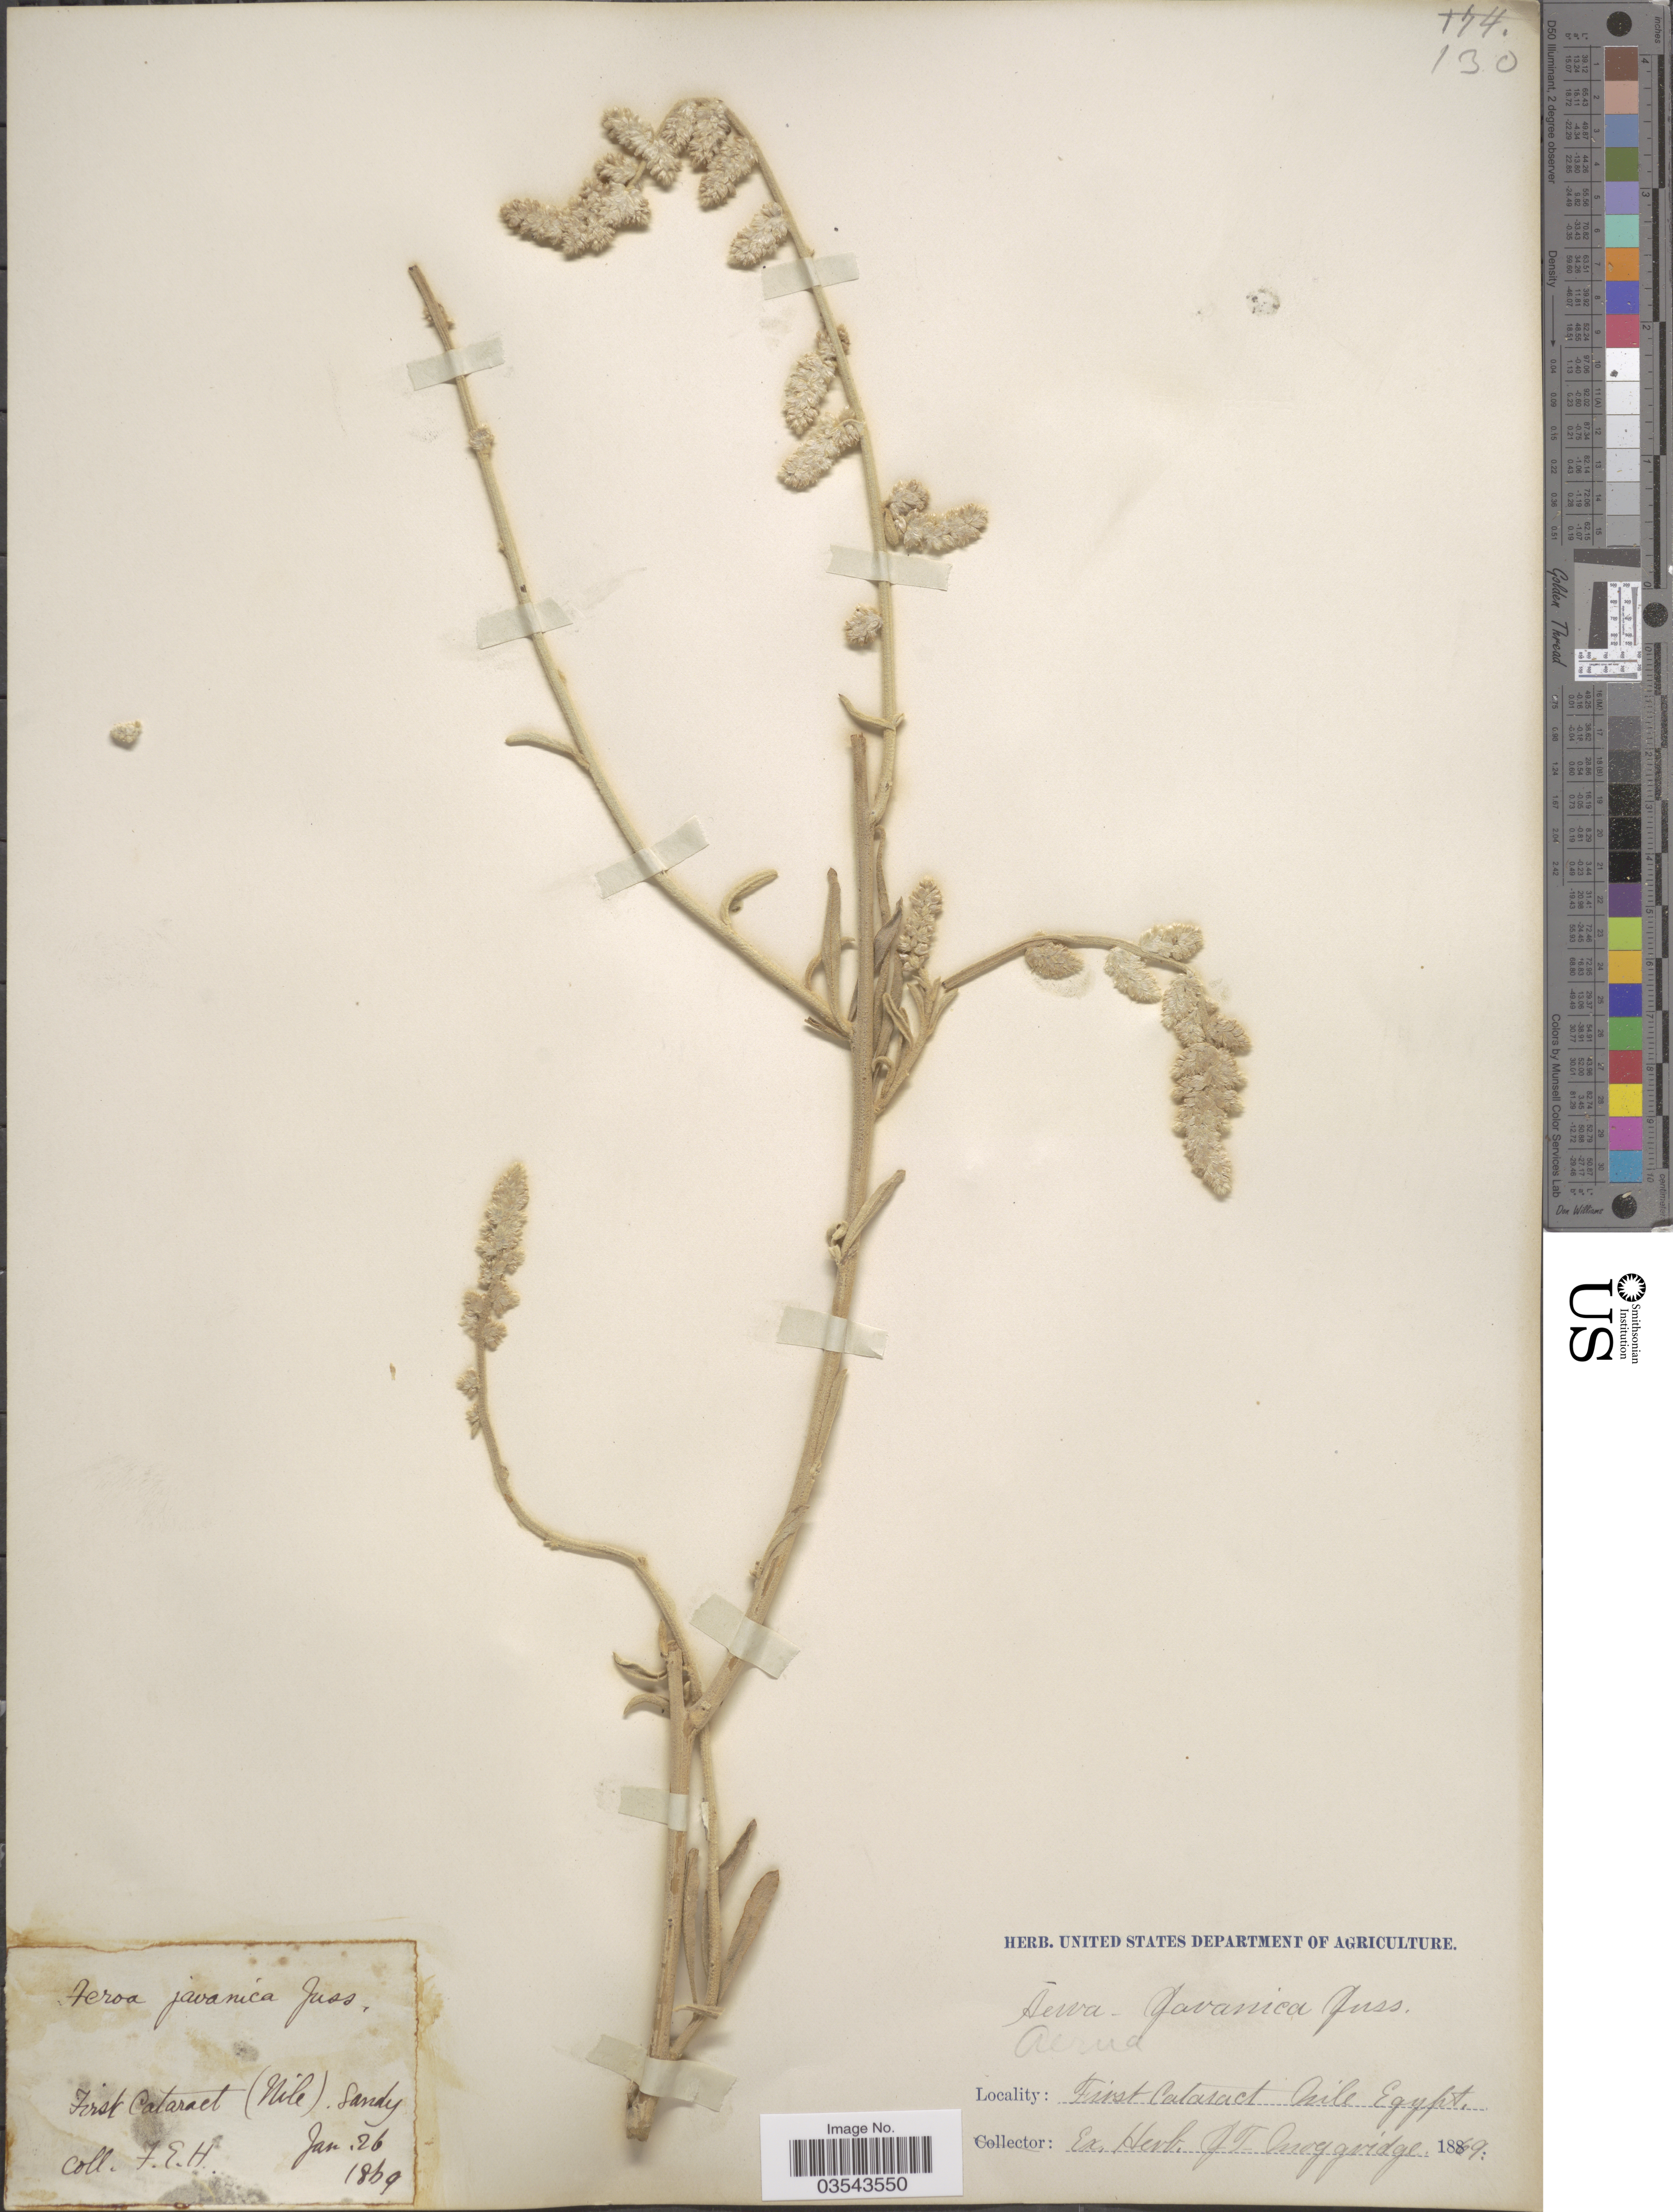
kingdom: Plantae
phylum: Tracheophyta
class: Magnoliopsida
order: Caryophyllales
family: Amaranthaceae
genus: Aerva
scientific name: Aerva javanica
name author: (Burm. f.) Juss. ex Schult.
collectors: F. E. H.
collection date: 1869-01-26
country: Egypt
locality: First Cataract Mile.